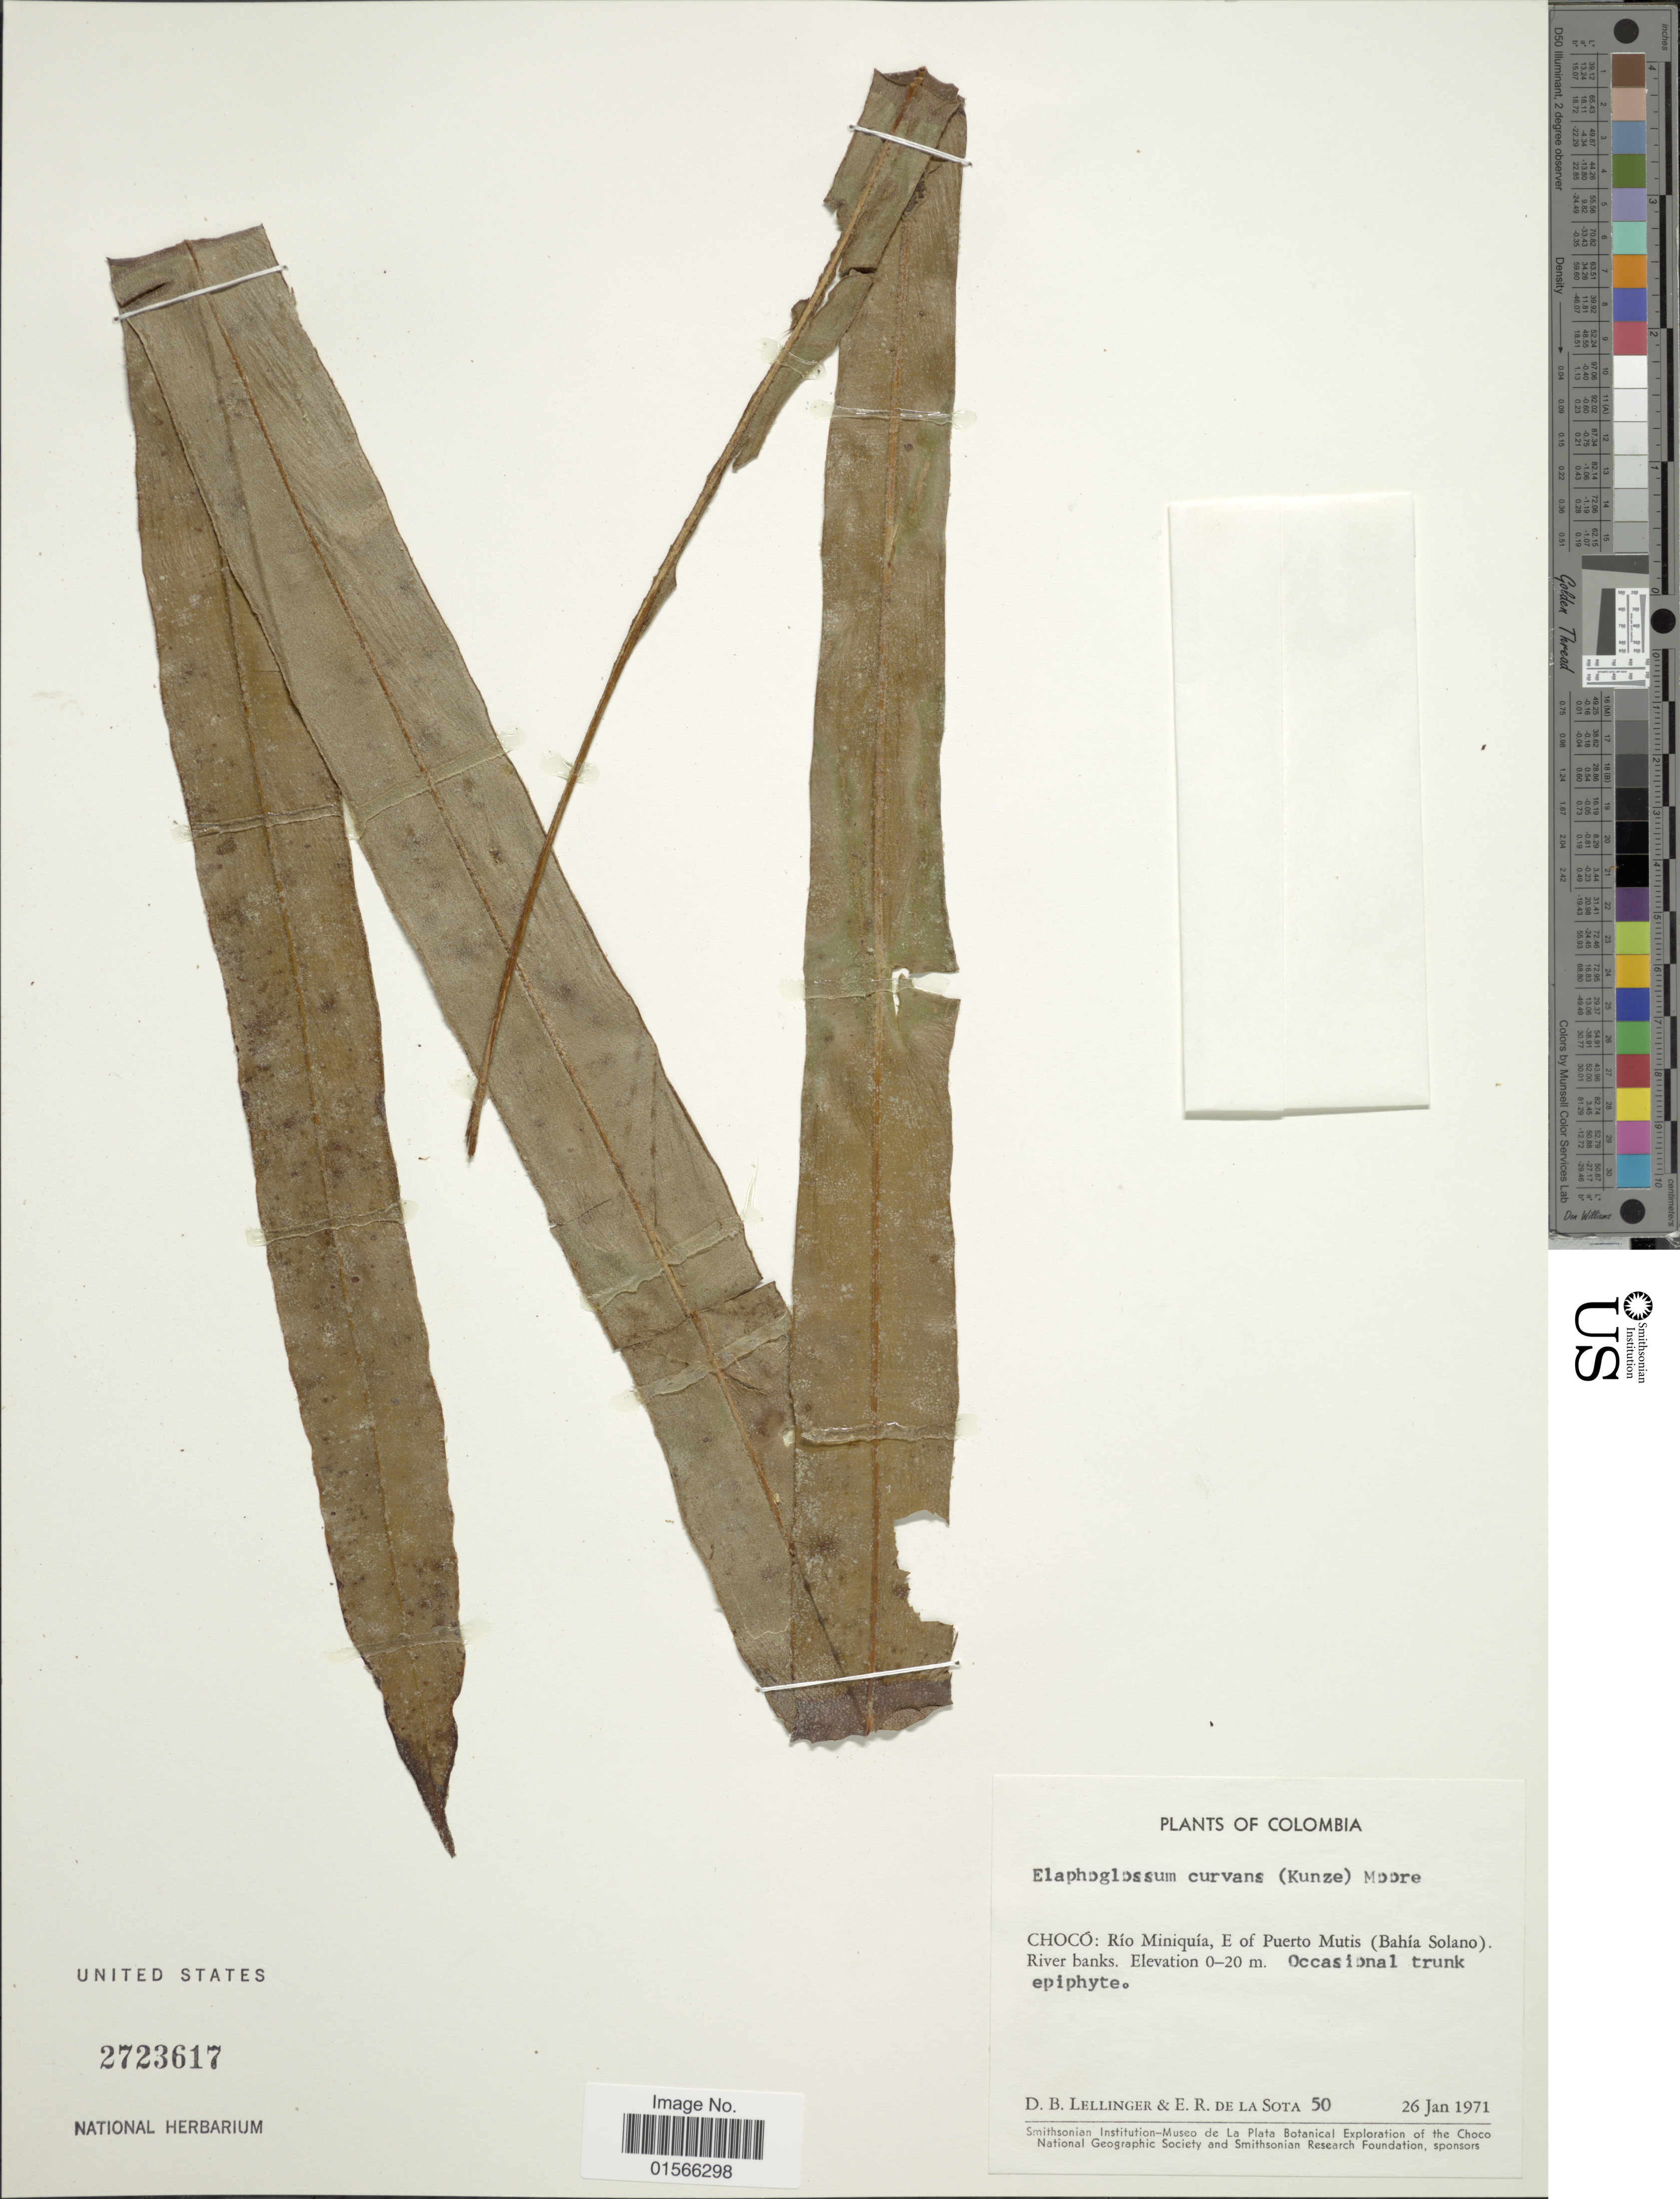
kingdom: Plantae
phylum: Tracheophyta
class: Polypodiopsida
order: Polypodiales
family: Dryopteridaceae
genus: Elaphoglossum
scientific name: Elaphoglossum curvans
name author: (Kunze) A. Rojas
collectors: D. B. Lellinger & E. R. de la Sota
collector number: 50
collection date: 1971-01-26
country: Colombia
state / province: Chocó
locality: Río Miniquía, E of Puerto Mutis (Bahía Solano) River banks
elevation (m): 0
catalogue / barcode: US 2723617